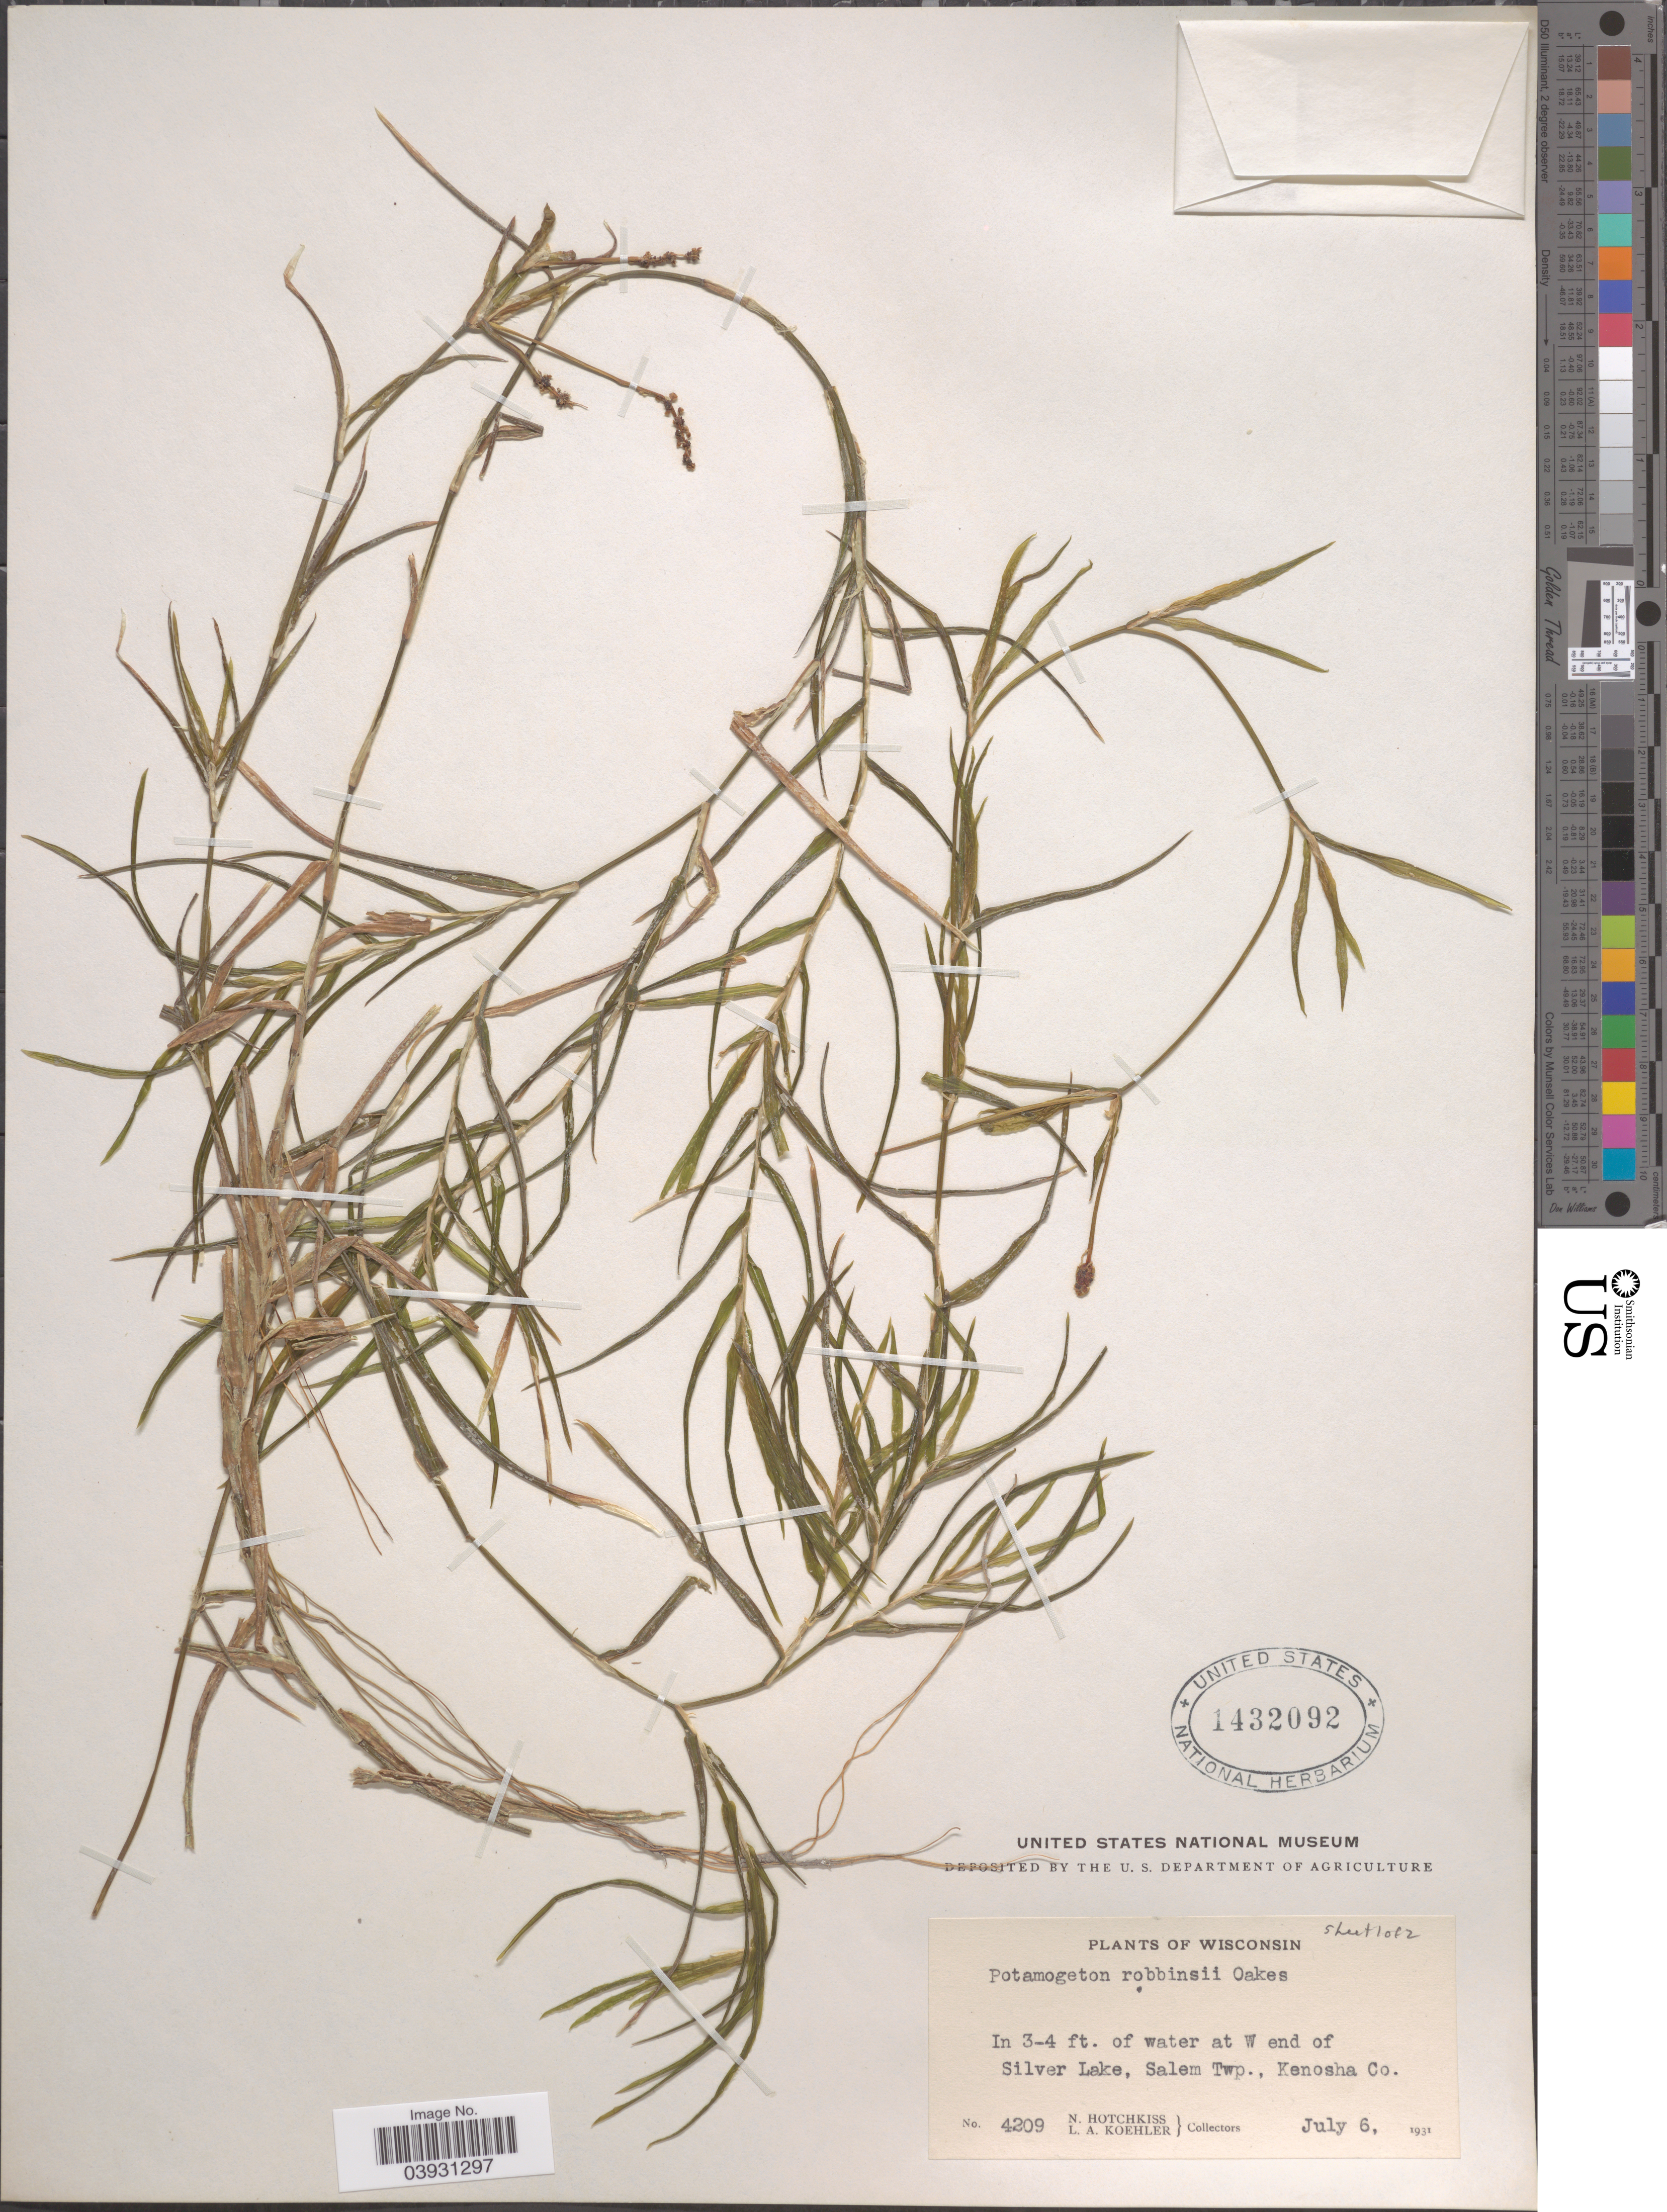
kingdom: Plantae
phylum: Tracheophyta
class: Liliopsida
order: Alismatales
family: Potamogetonaceae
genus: Potamogeton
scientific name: Potamogeton robbinsii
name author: Oakes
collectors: N. Hotchkiss & L. Koehler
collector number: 4209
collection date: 1931-07-06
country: United States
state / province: Wisconsin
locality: At W end of Silver Lake, Salem Twp., Kenosha Co.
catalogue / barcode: US 1432092